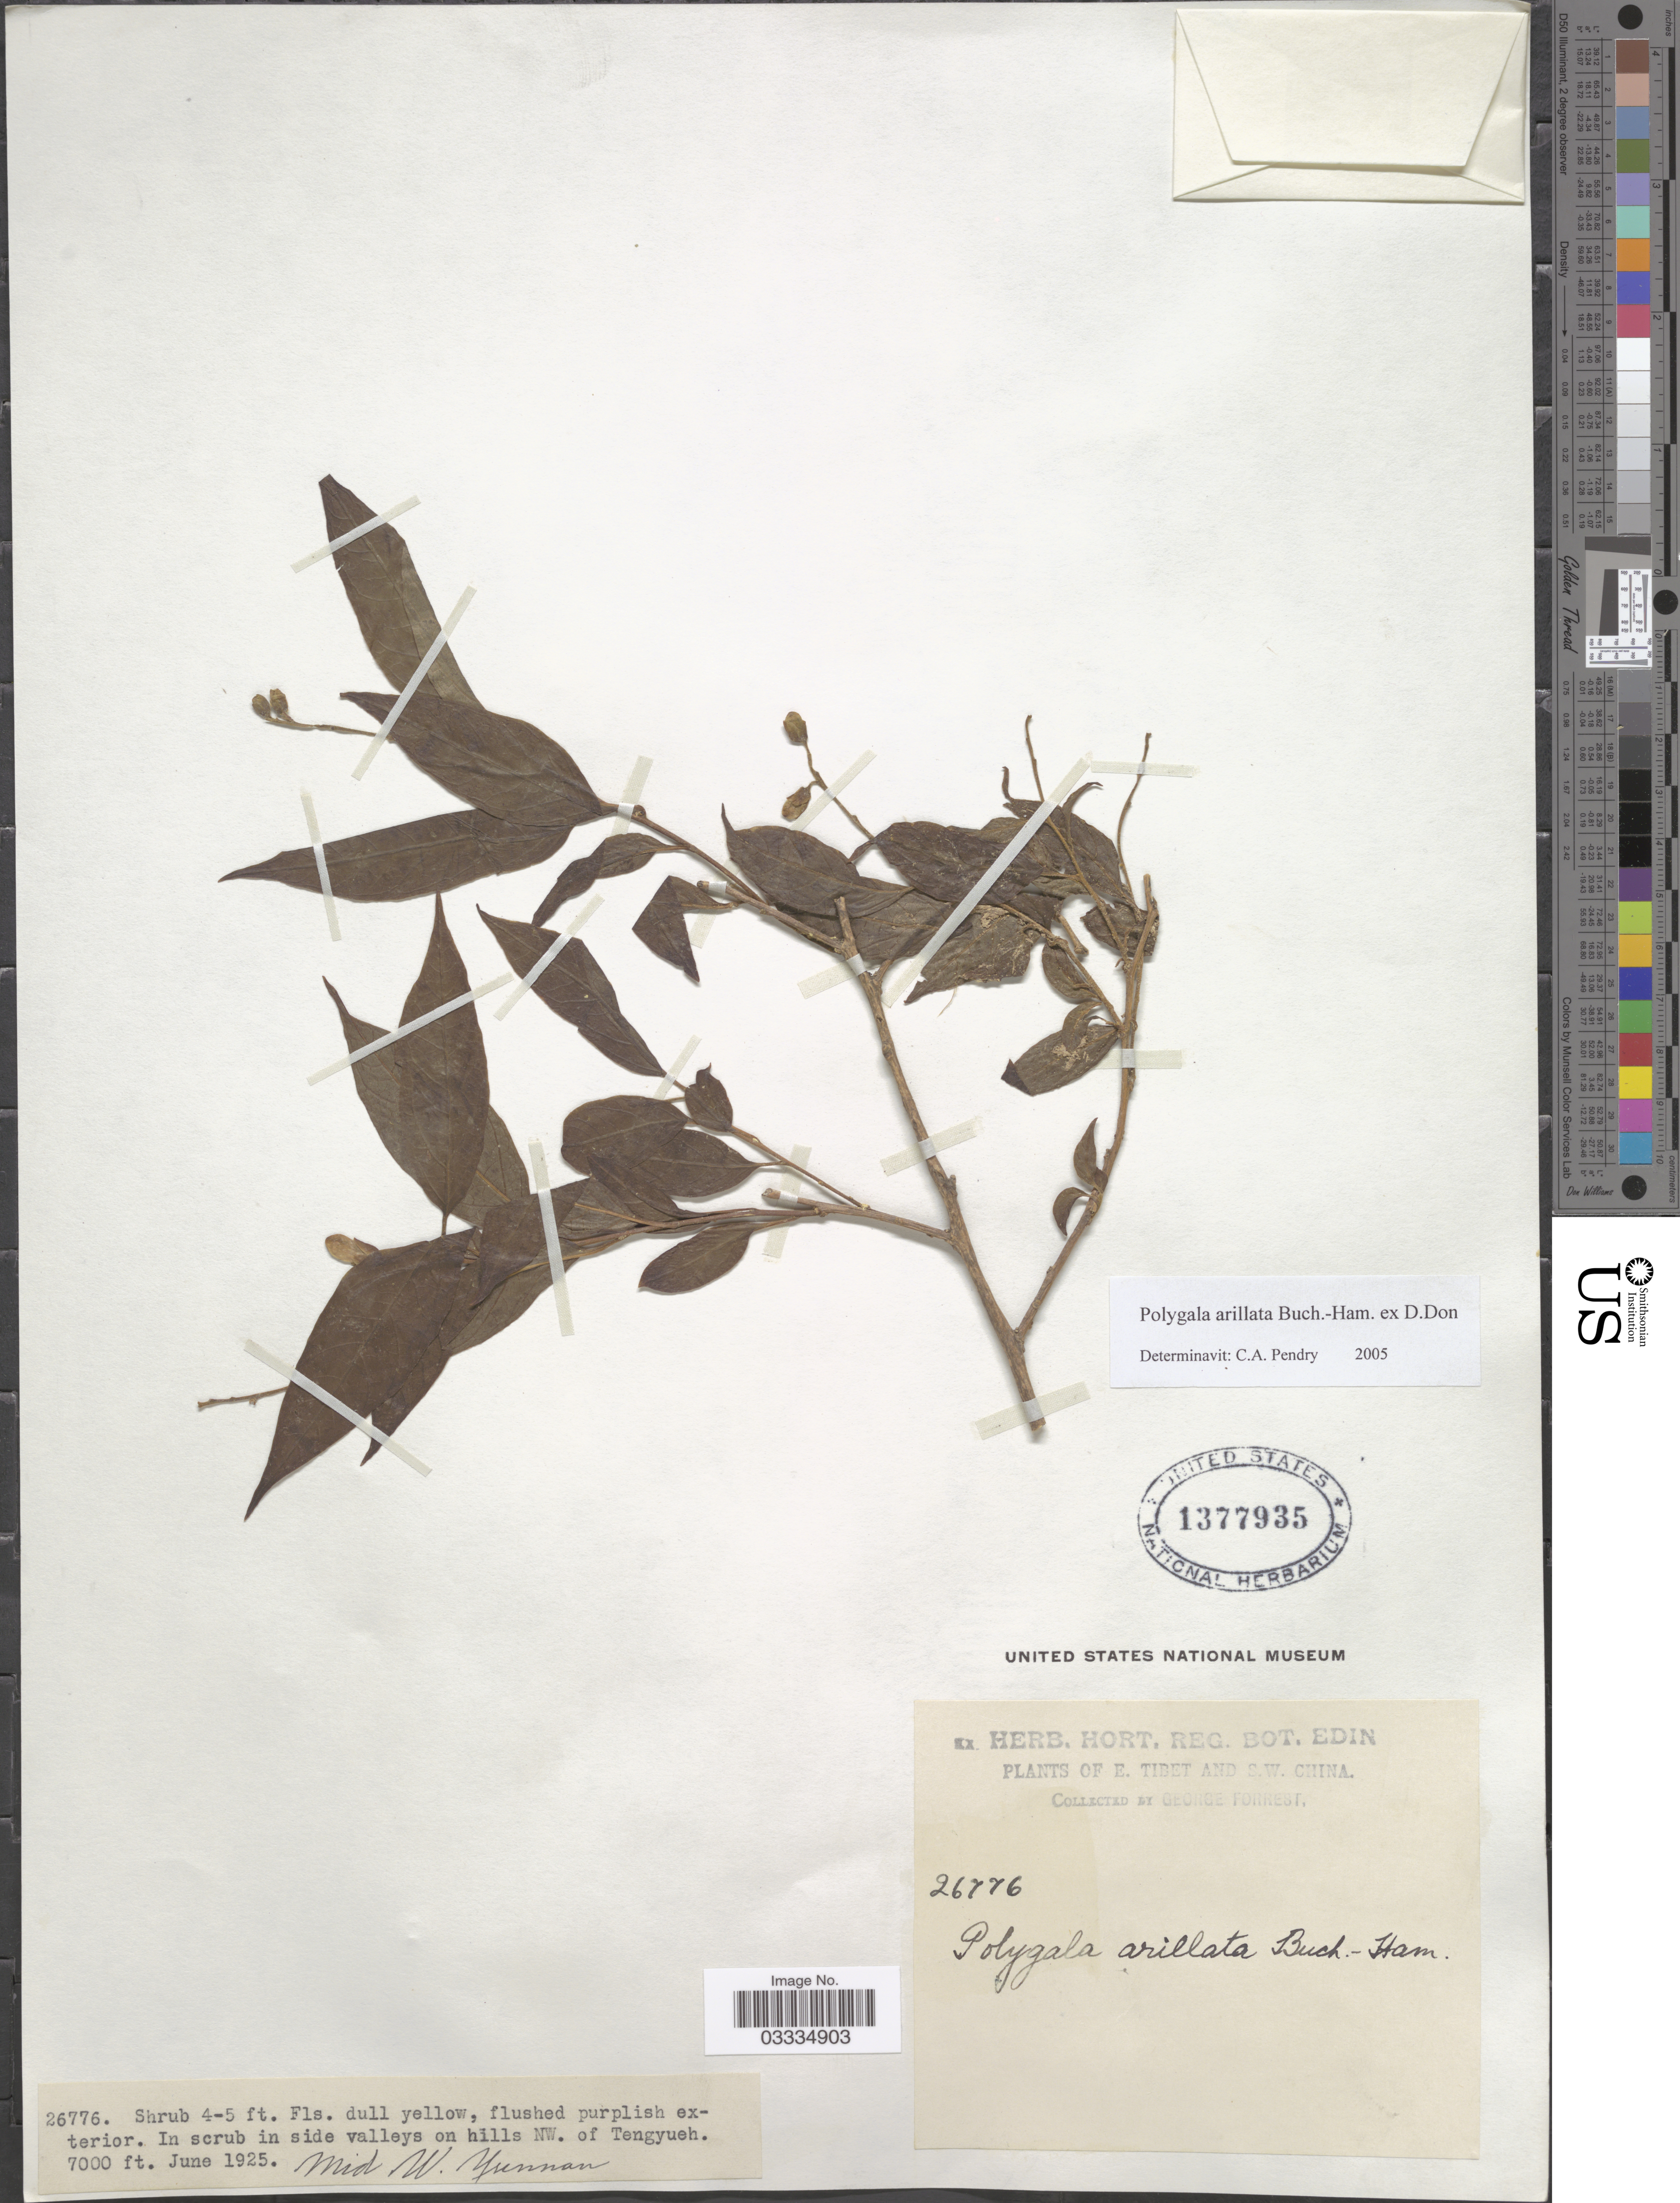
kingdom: Plantae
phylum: Tracheophyta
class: Magnoliopsida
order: Fabales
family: Polygalaceae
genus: Polygala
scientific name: Polygala arillata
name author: Buch.-Ham. ex D. Don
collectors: G. Forrest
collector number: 26776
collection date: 1925-06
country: China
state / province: Xizang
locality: E. Tibet and S.W. China. In scrub in side valleys on hills NW. of Tengyueh.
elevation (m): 2134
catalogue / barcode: US 1377935